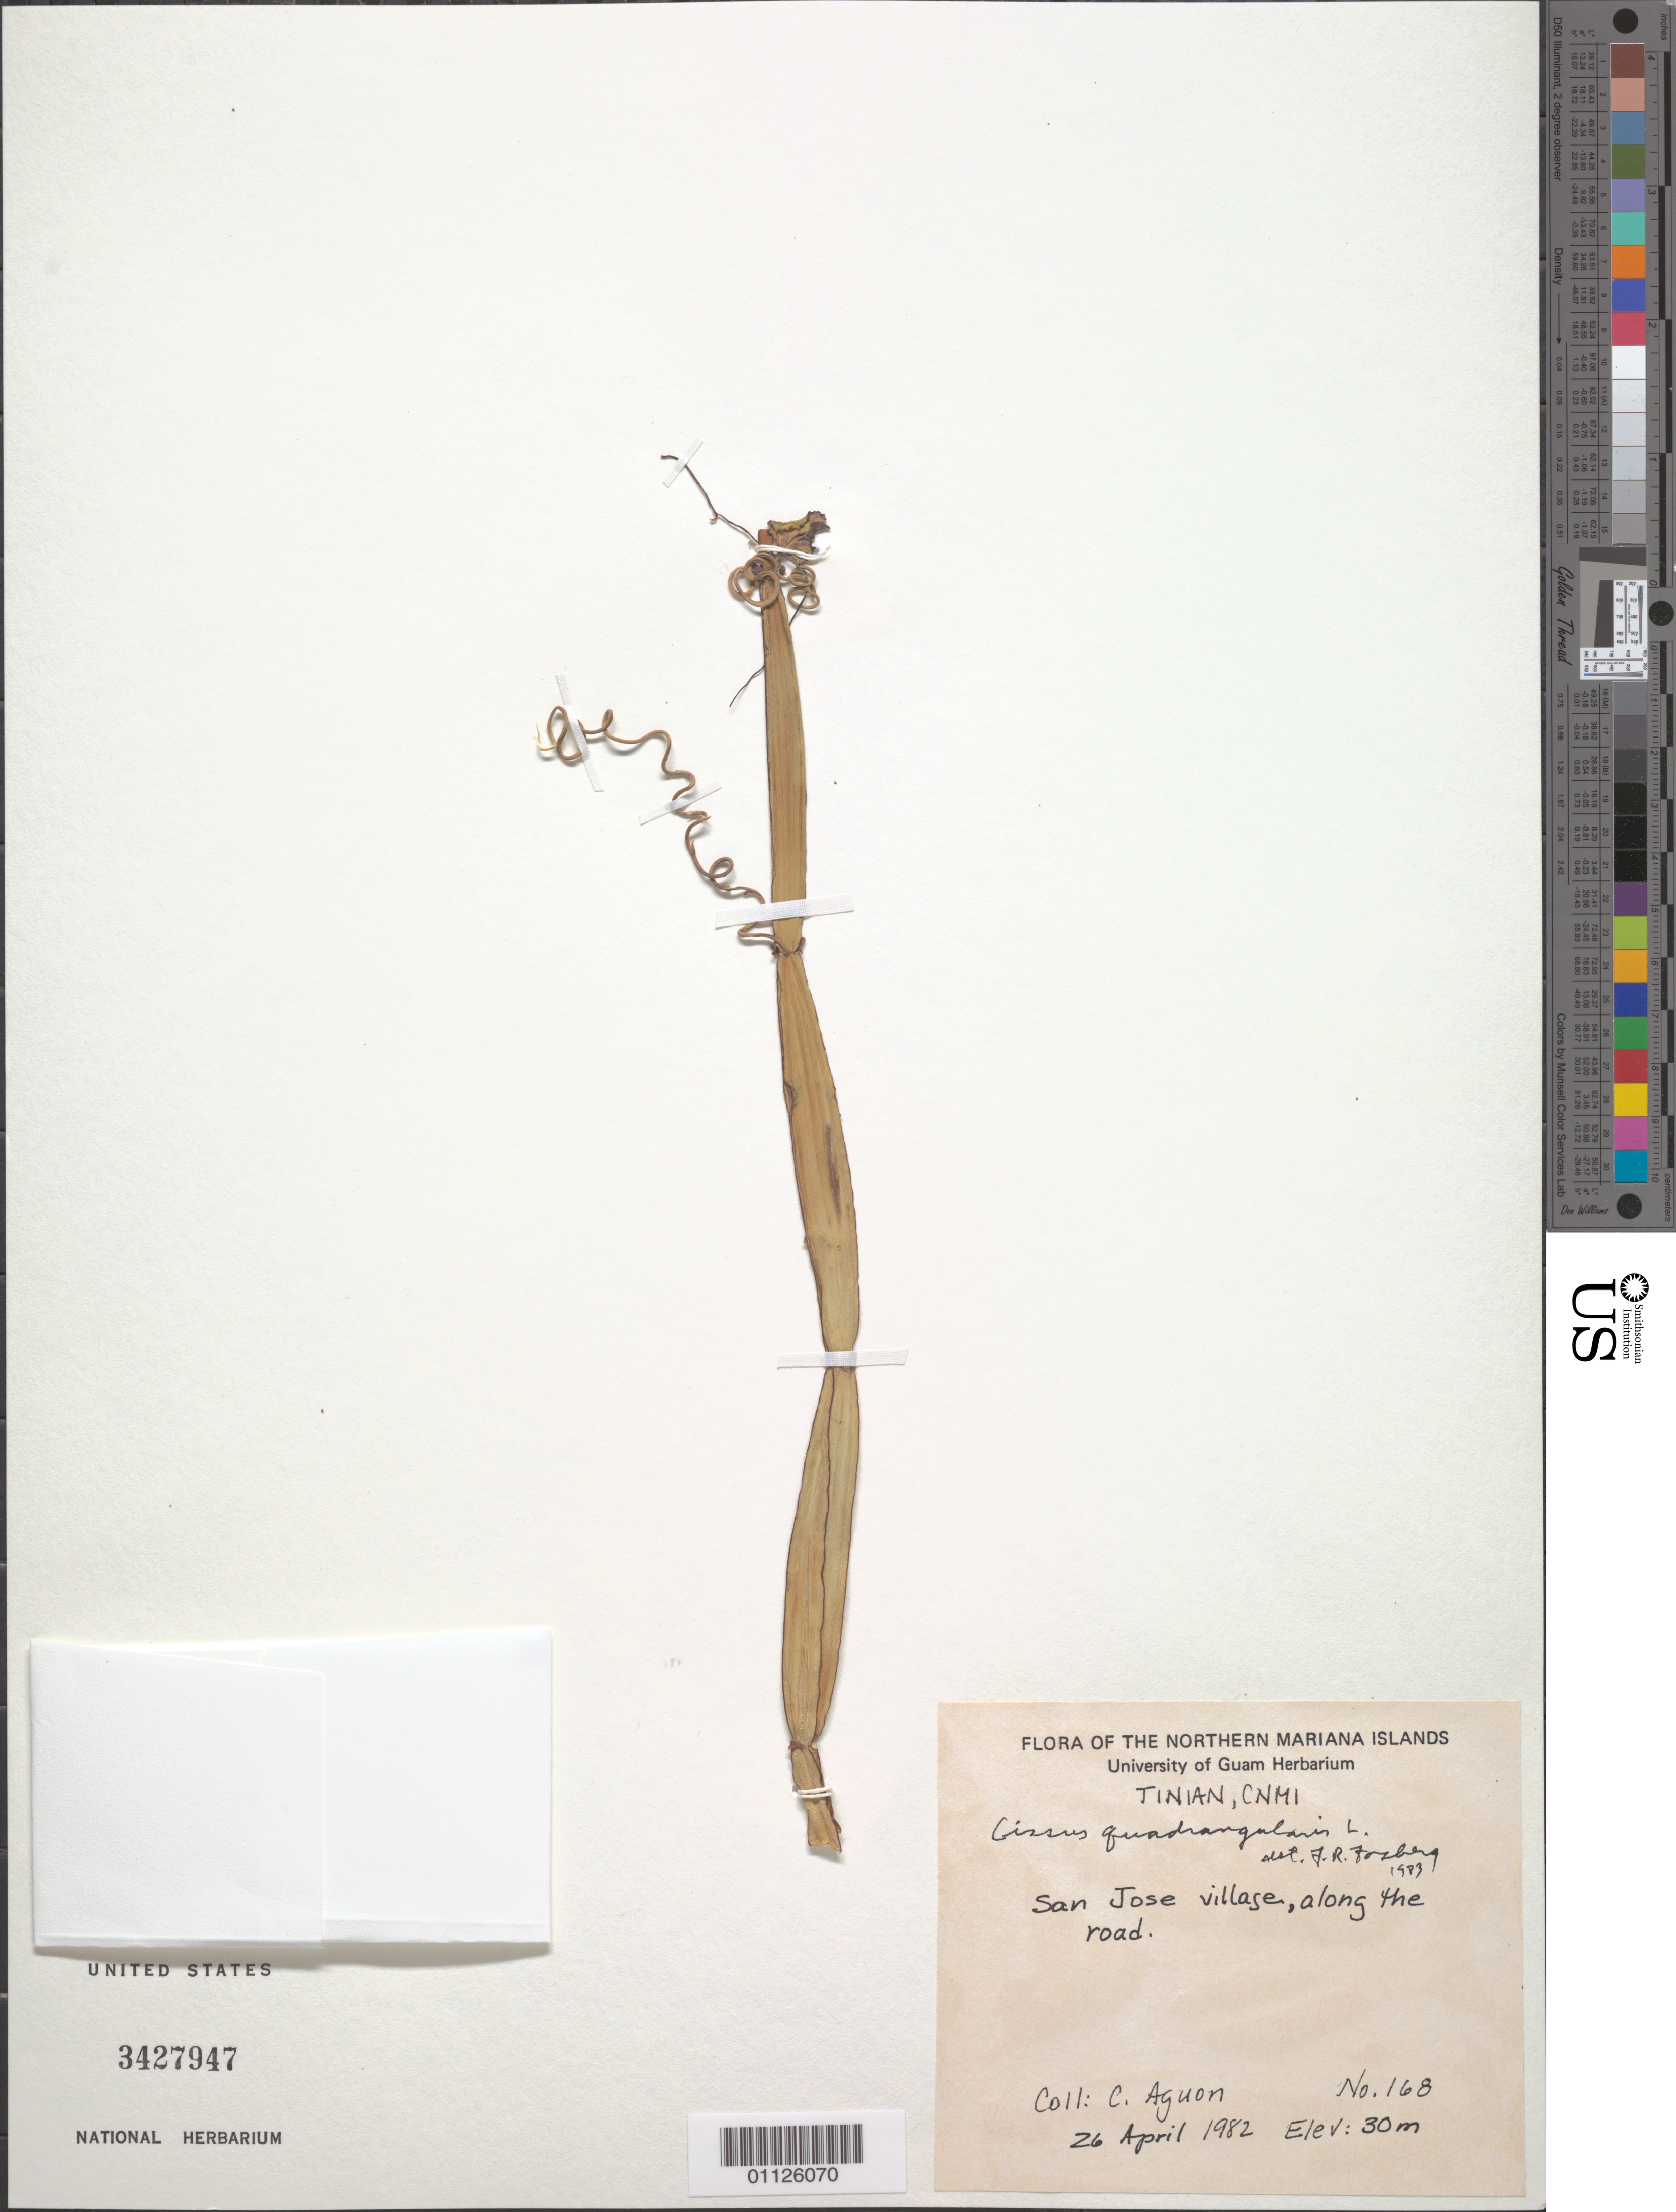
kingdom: Plantae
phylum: Tracheophyta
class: Magnoliopsida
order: Vitales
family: Vitaceae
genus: Cissus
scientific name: Cissus quadrangularis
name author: L.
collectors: C. Aguon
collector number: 168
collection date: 1982-04-26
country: Northern Mariana Islands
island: Tinian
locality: Tinian. San Jose village, along the road.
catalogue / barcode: US 3427947